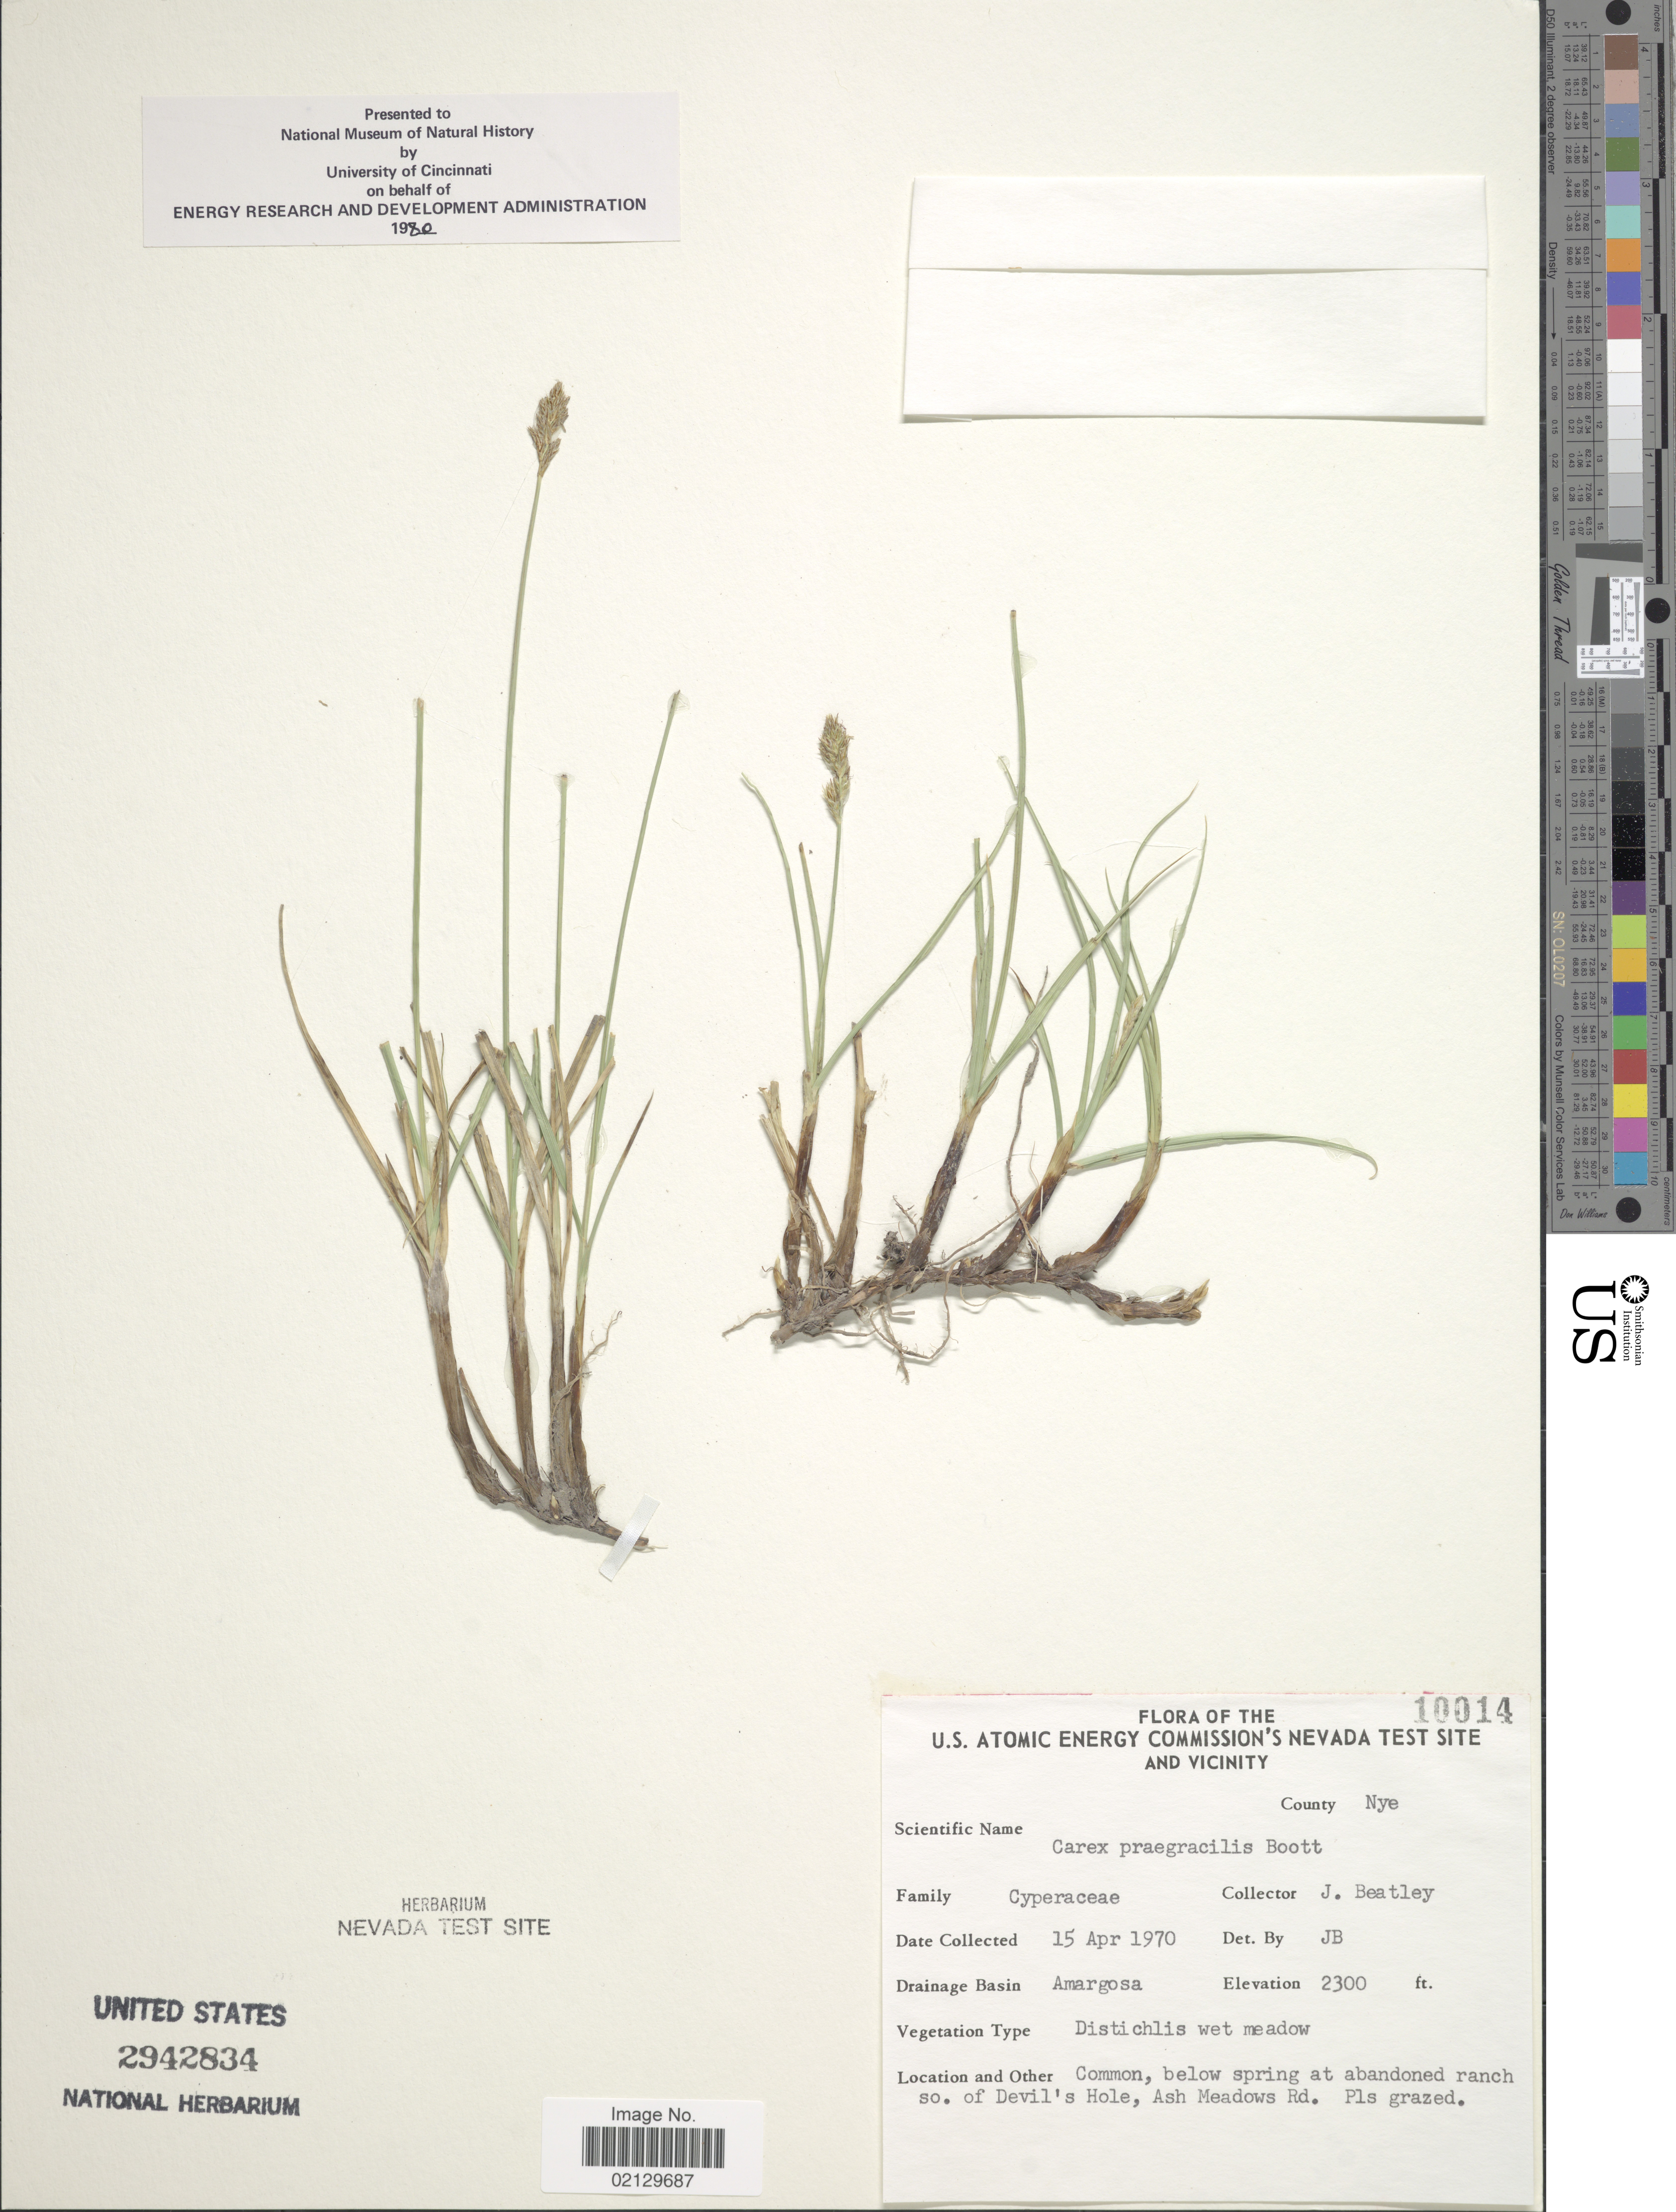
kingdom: Plantae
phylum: Tracheophyta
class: Liliopsida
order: Poales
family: Cyperaceae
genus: Carex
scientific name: Carex praegracilis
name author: W. Boott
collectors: J. C. Beatley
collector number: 10014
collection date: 1970-04-15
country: United States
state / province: Nevada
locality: U.S. Atomic Energy Commision's Nevada Test Site and Vicinity. County Nye. Amargosa. below spring at abandoned ranch so. of Devil's Hole, Ash Meadows Rd.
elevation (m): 701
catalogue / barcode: US 2942834